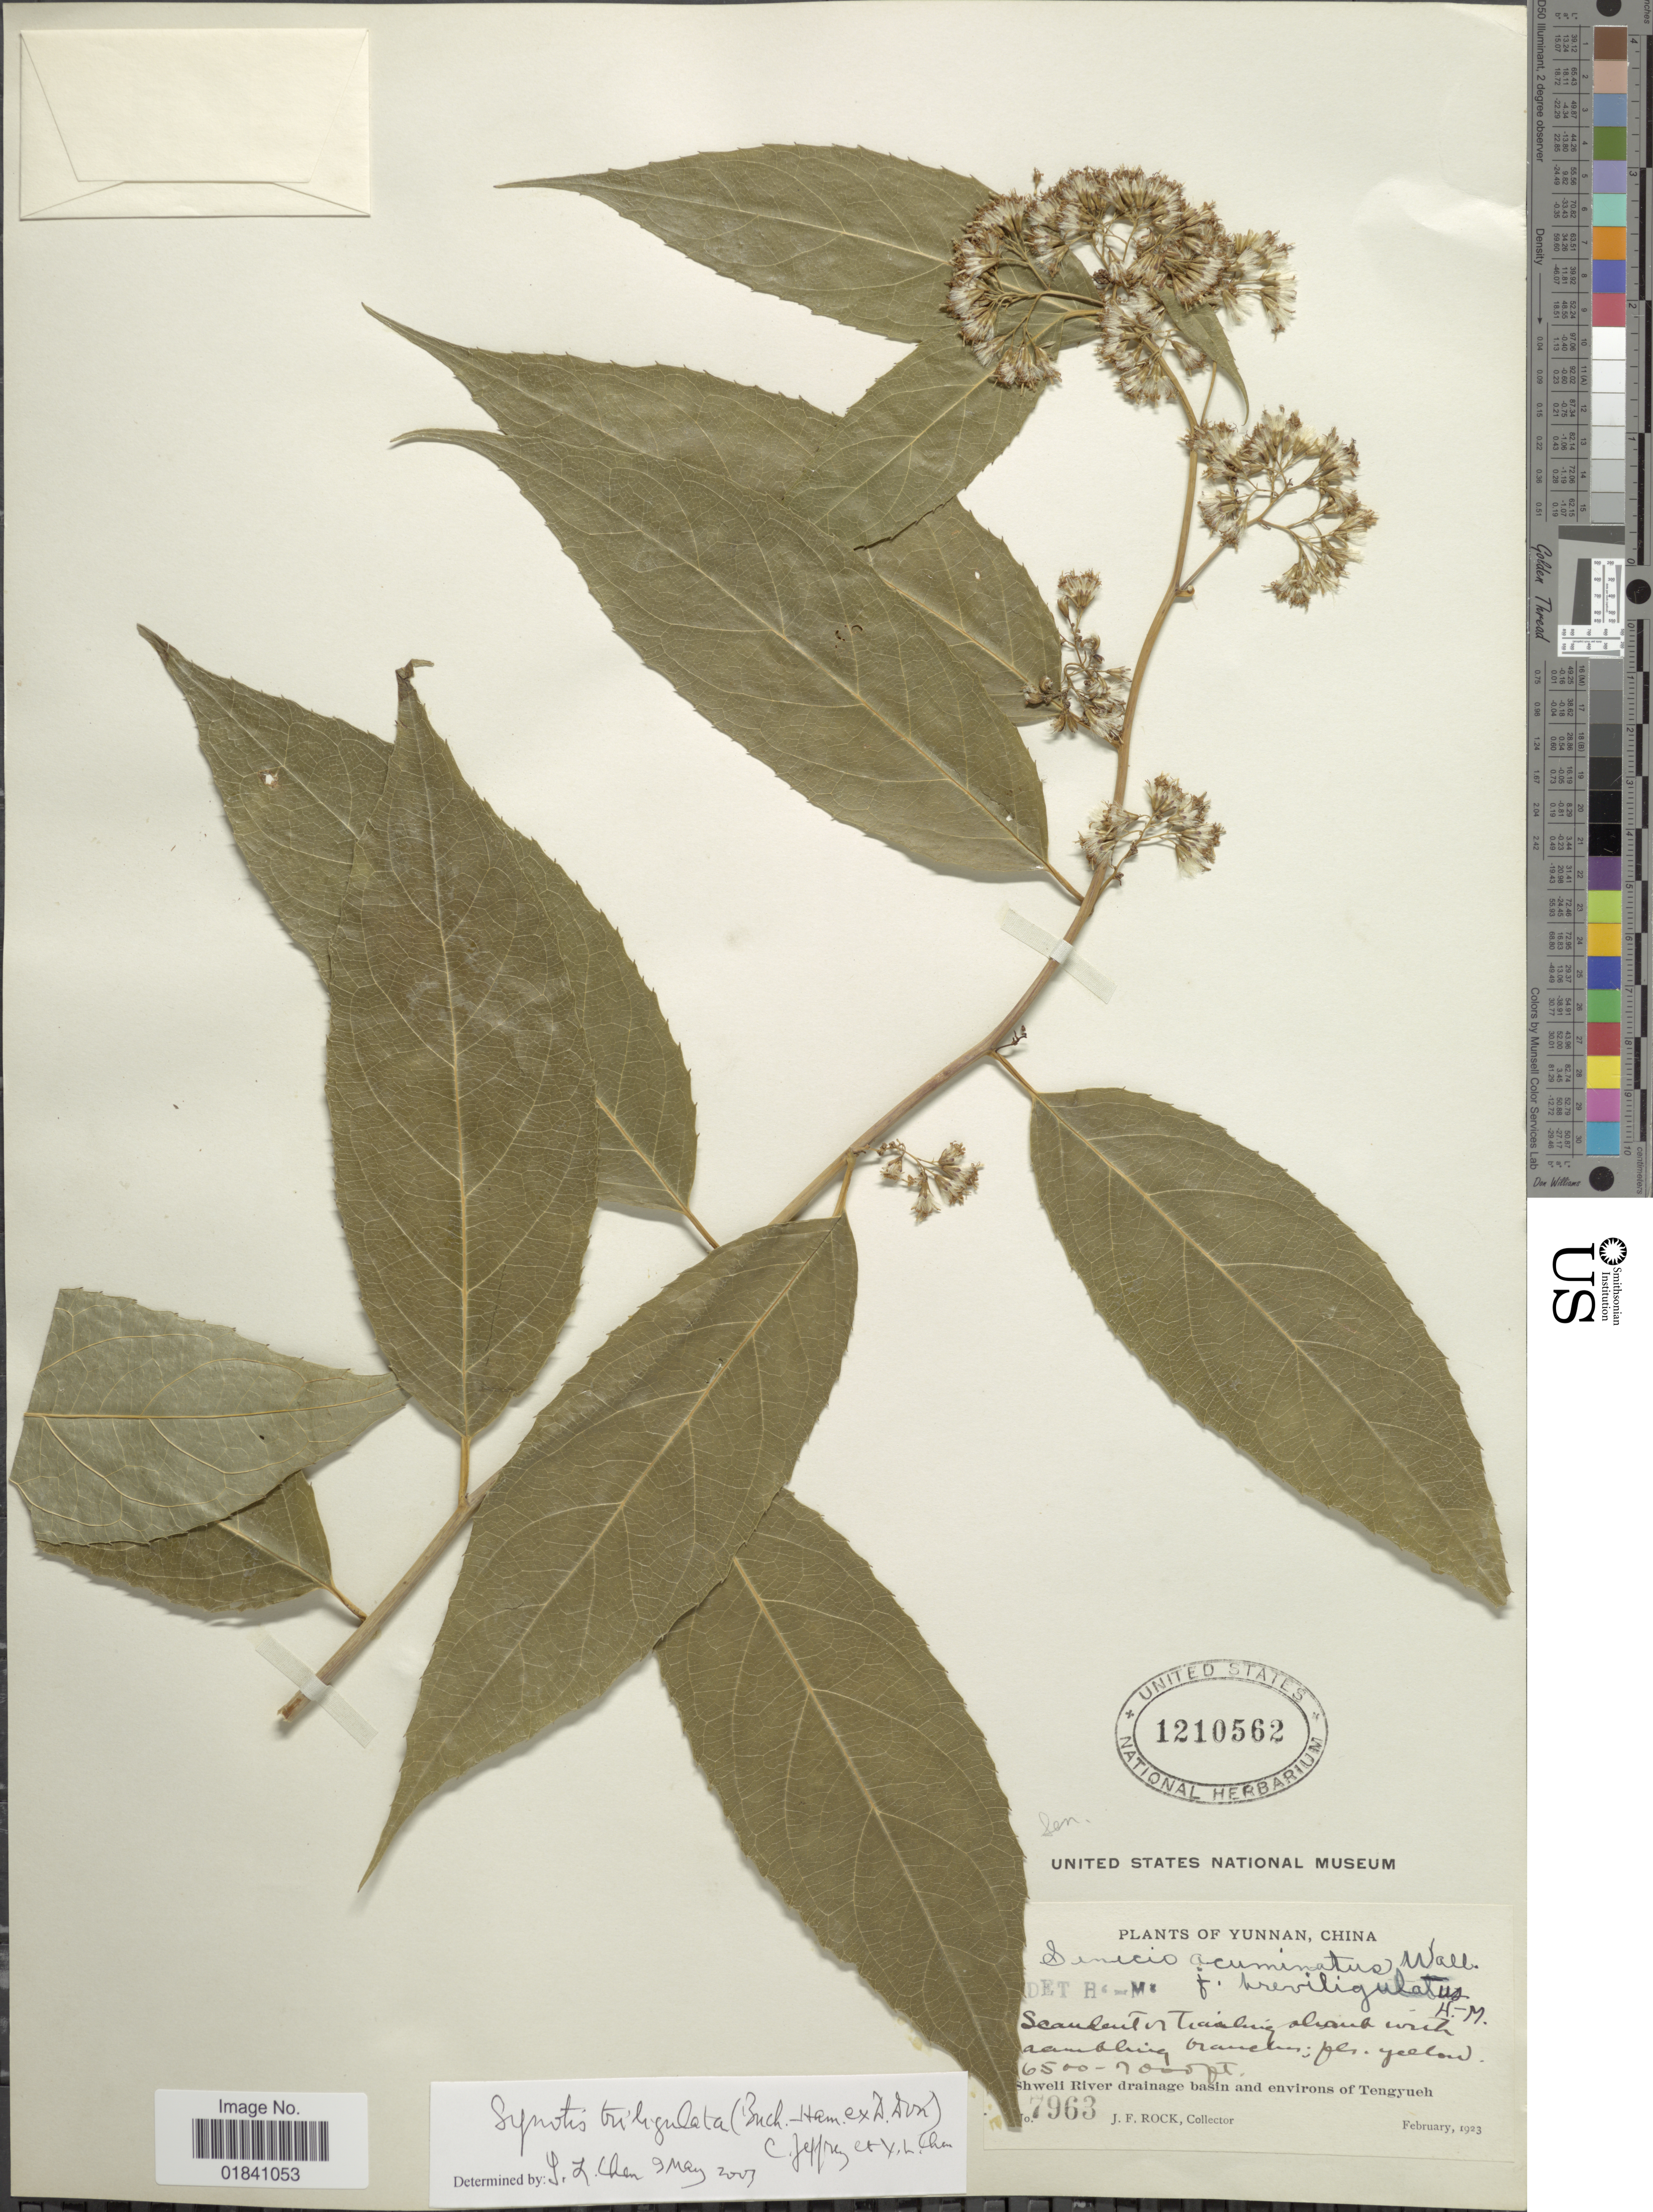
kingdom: Plantae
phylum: Tracheophyta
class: Magnoliopsida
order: Asterales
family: Asteraceae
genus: Synotis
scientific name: Synotis triligulata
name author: (Buch.-Ham. ex D. Don) C. Jeffrey & Y.L. Chen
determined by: Chen, Y. L.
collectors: J. F. Rock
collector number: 7963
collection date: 1923-02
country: China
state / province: Yunnan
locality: Shweli River drainage basin and environs Tengyueh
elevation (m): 1981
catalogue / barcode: US 1210562